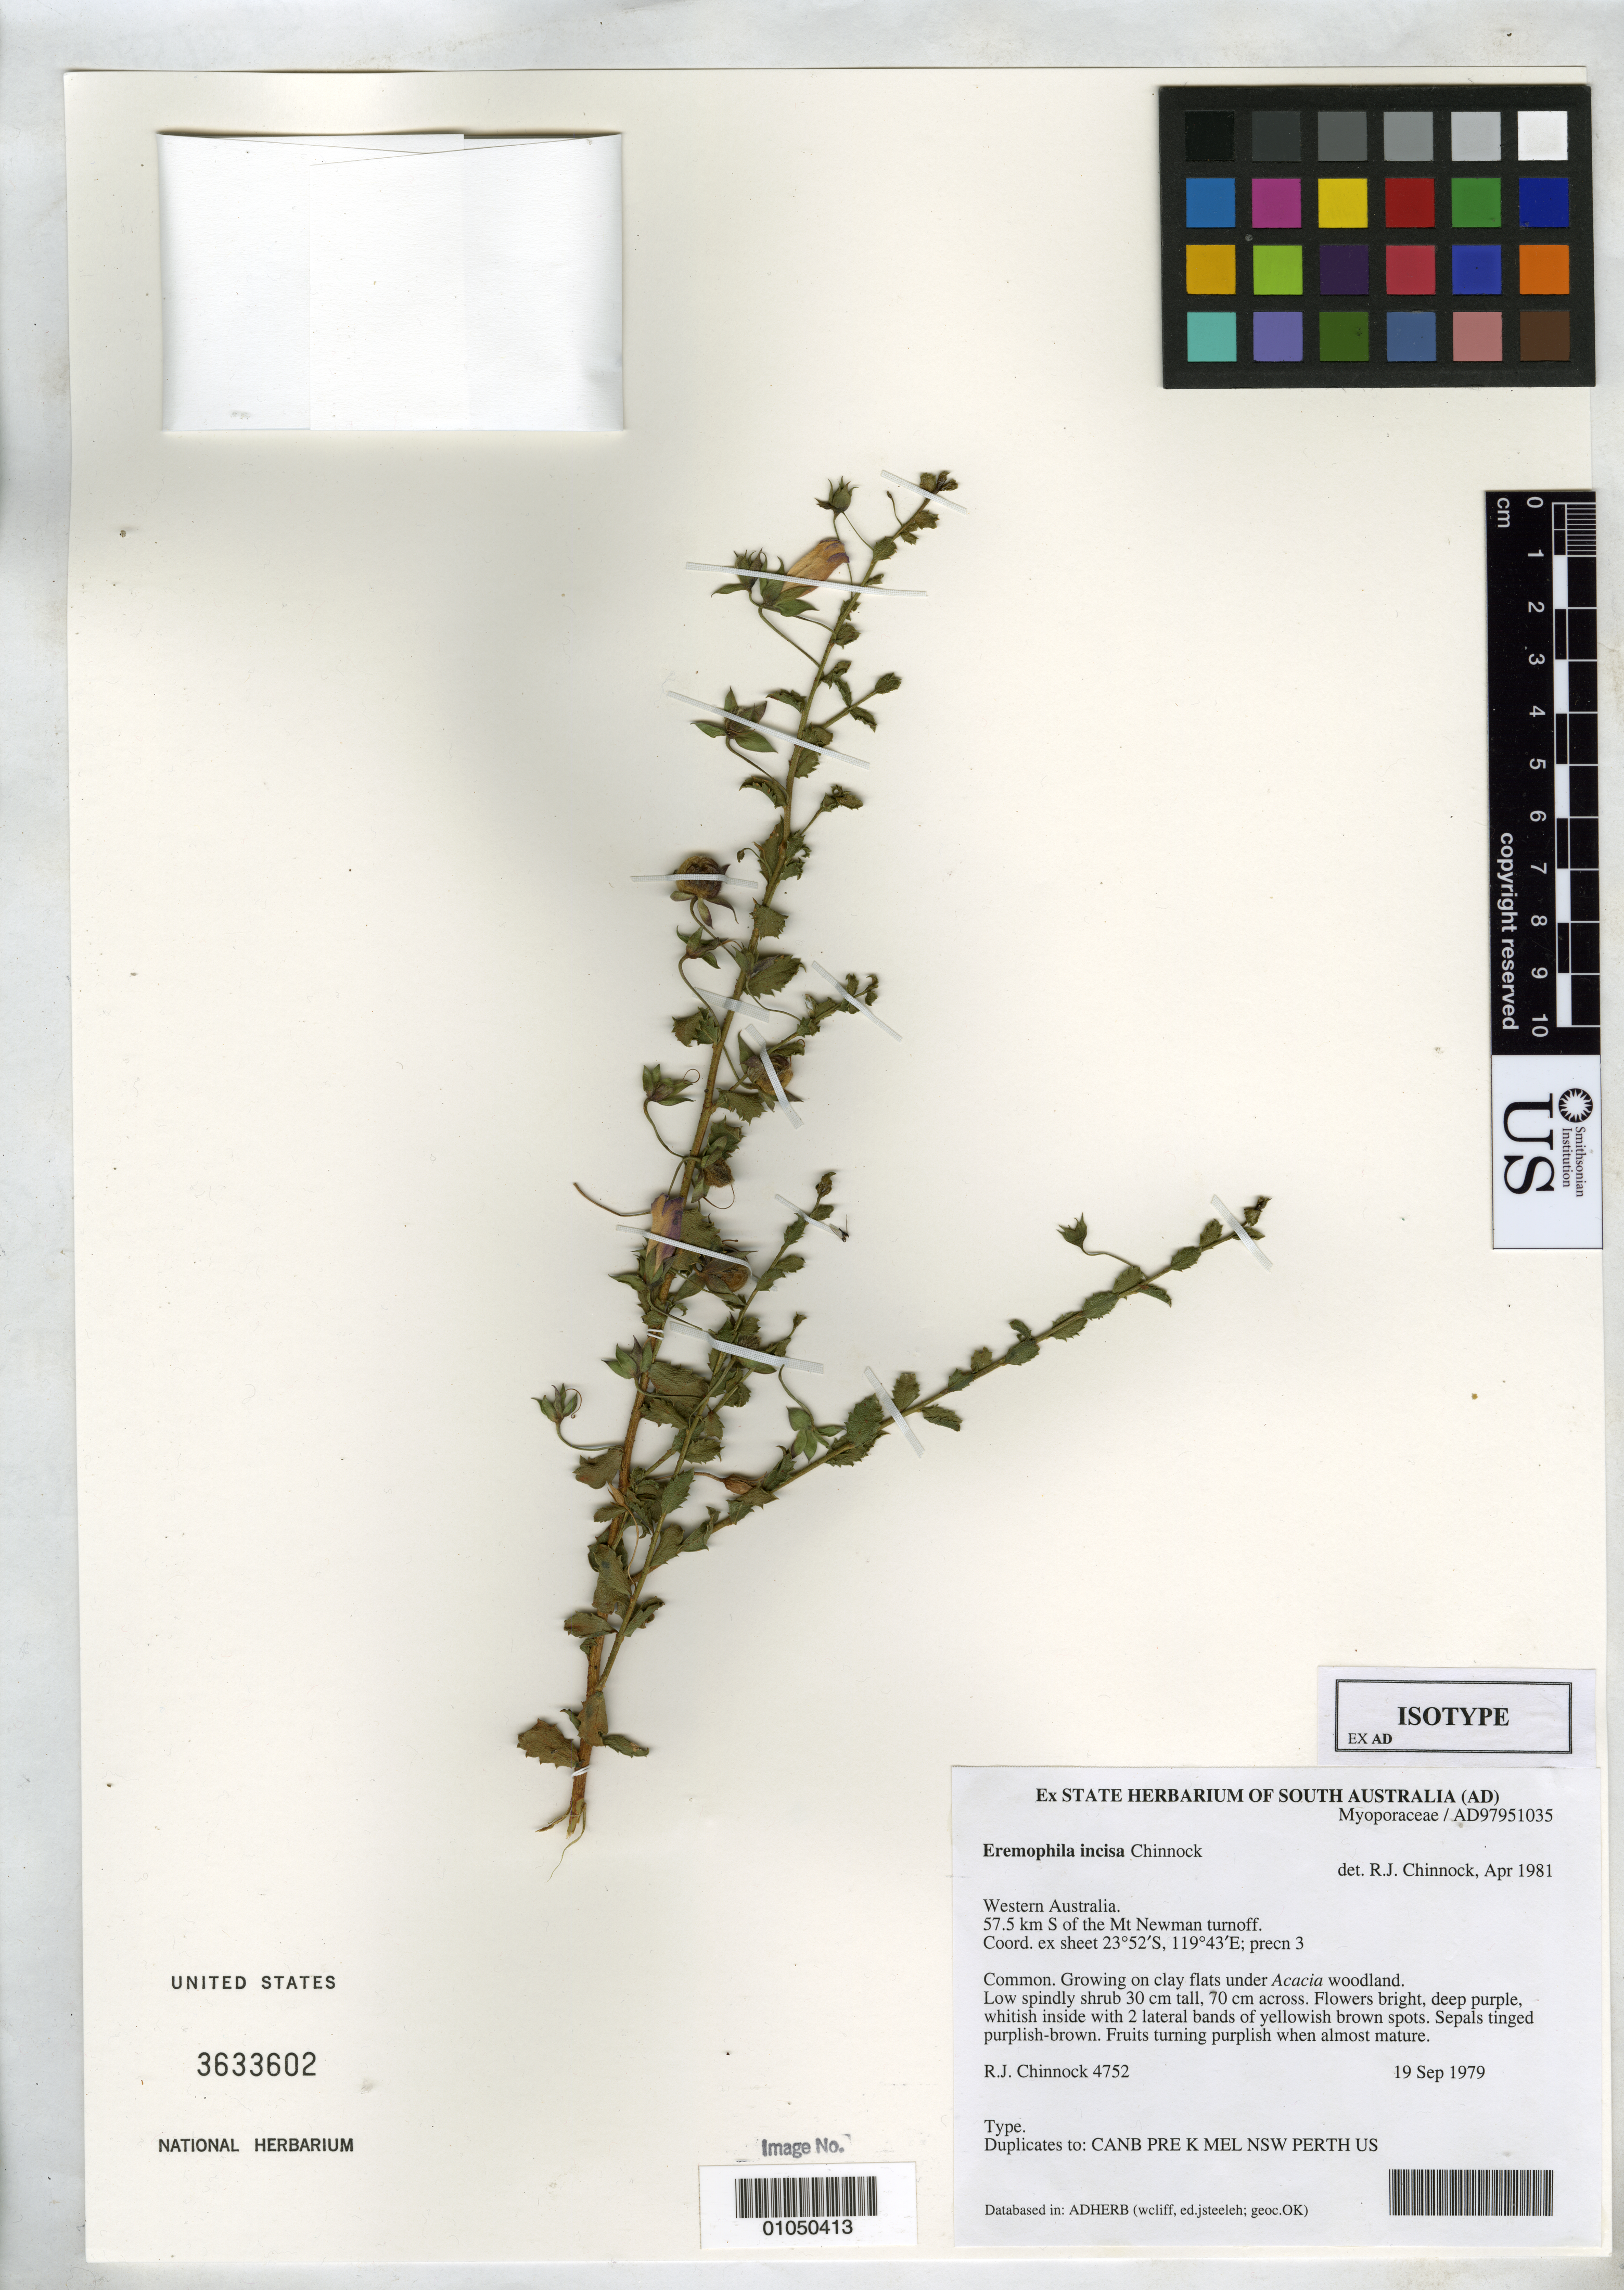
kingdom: Plantae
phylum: Tracheophyta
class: Magnoliopsida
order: Lamiales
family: Scrophulariaceae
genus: Eremophila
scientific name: Eremophila incisa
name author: Chinnock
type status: Isotype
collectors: R. J. Chinnock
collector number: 4752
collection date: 1979-09-19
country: Australia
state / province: Western Australia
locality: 57.5 km S of the Mt. Newman turnoff.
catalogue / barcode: US 3633602